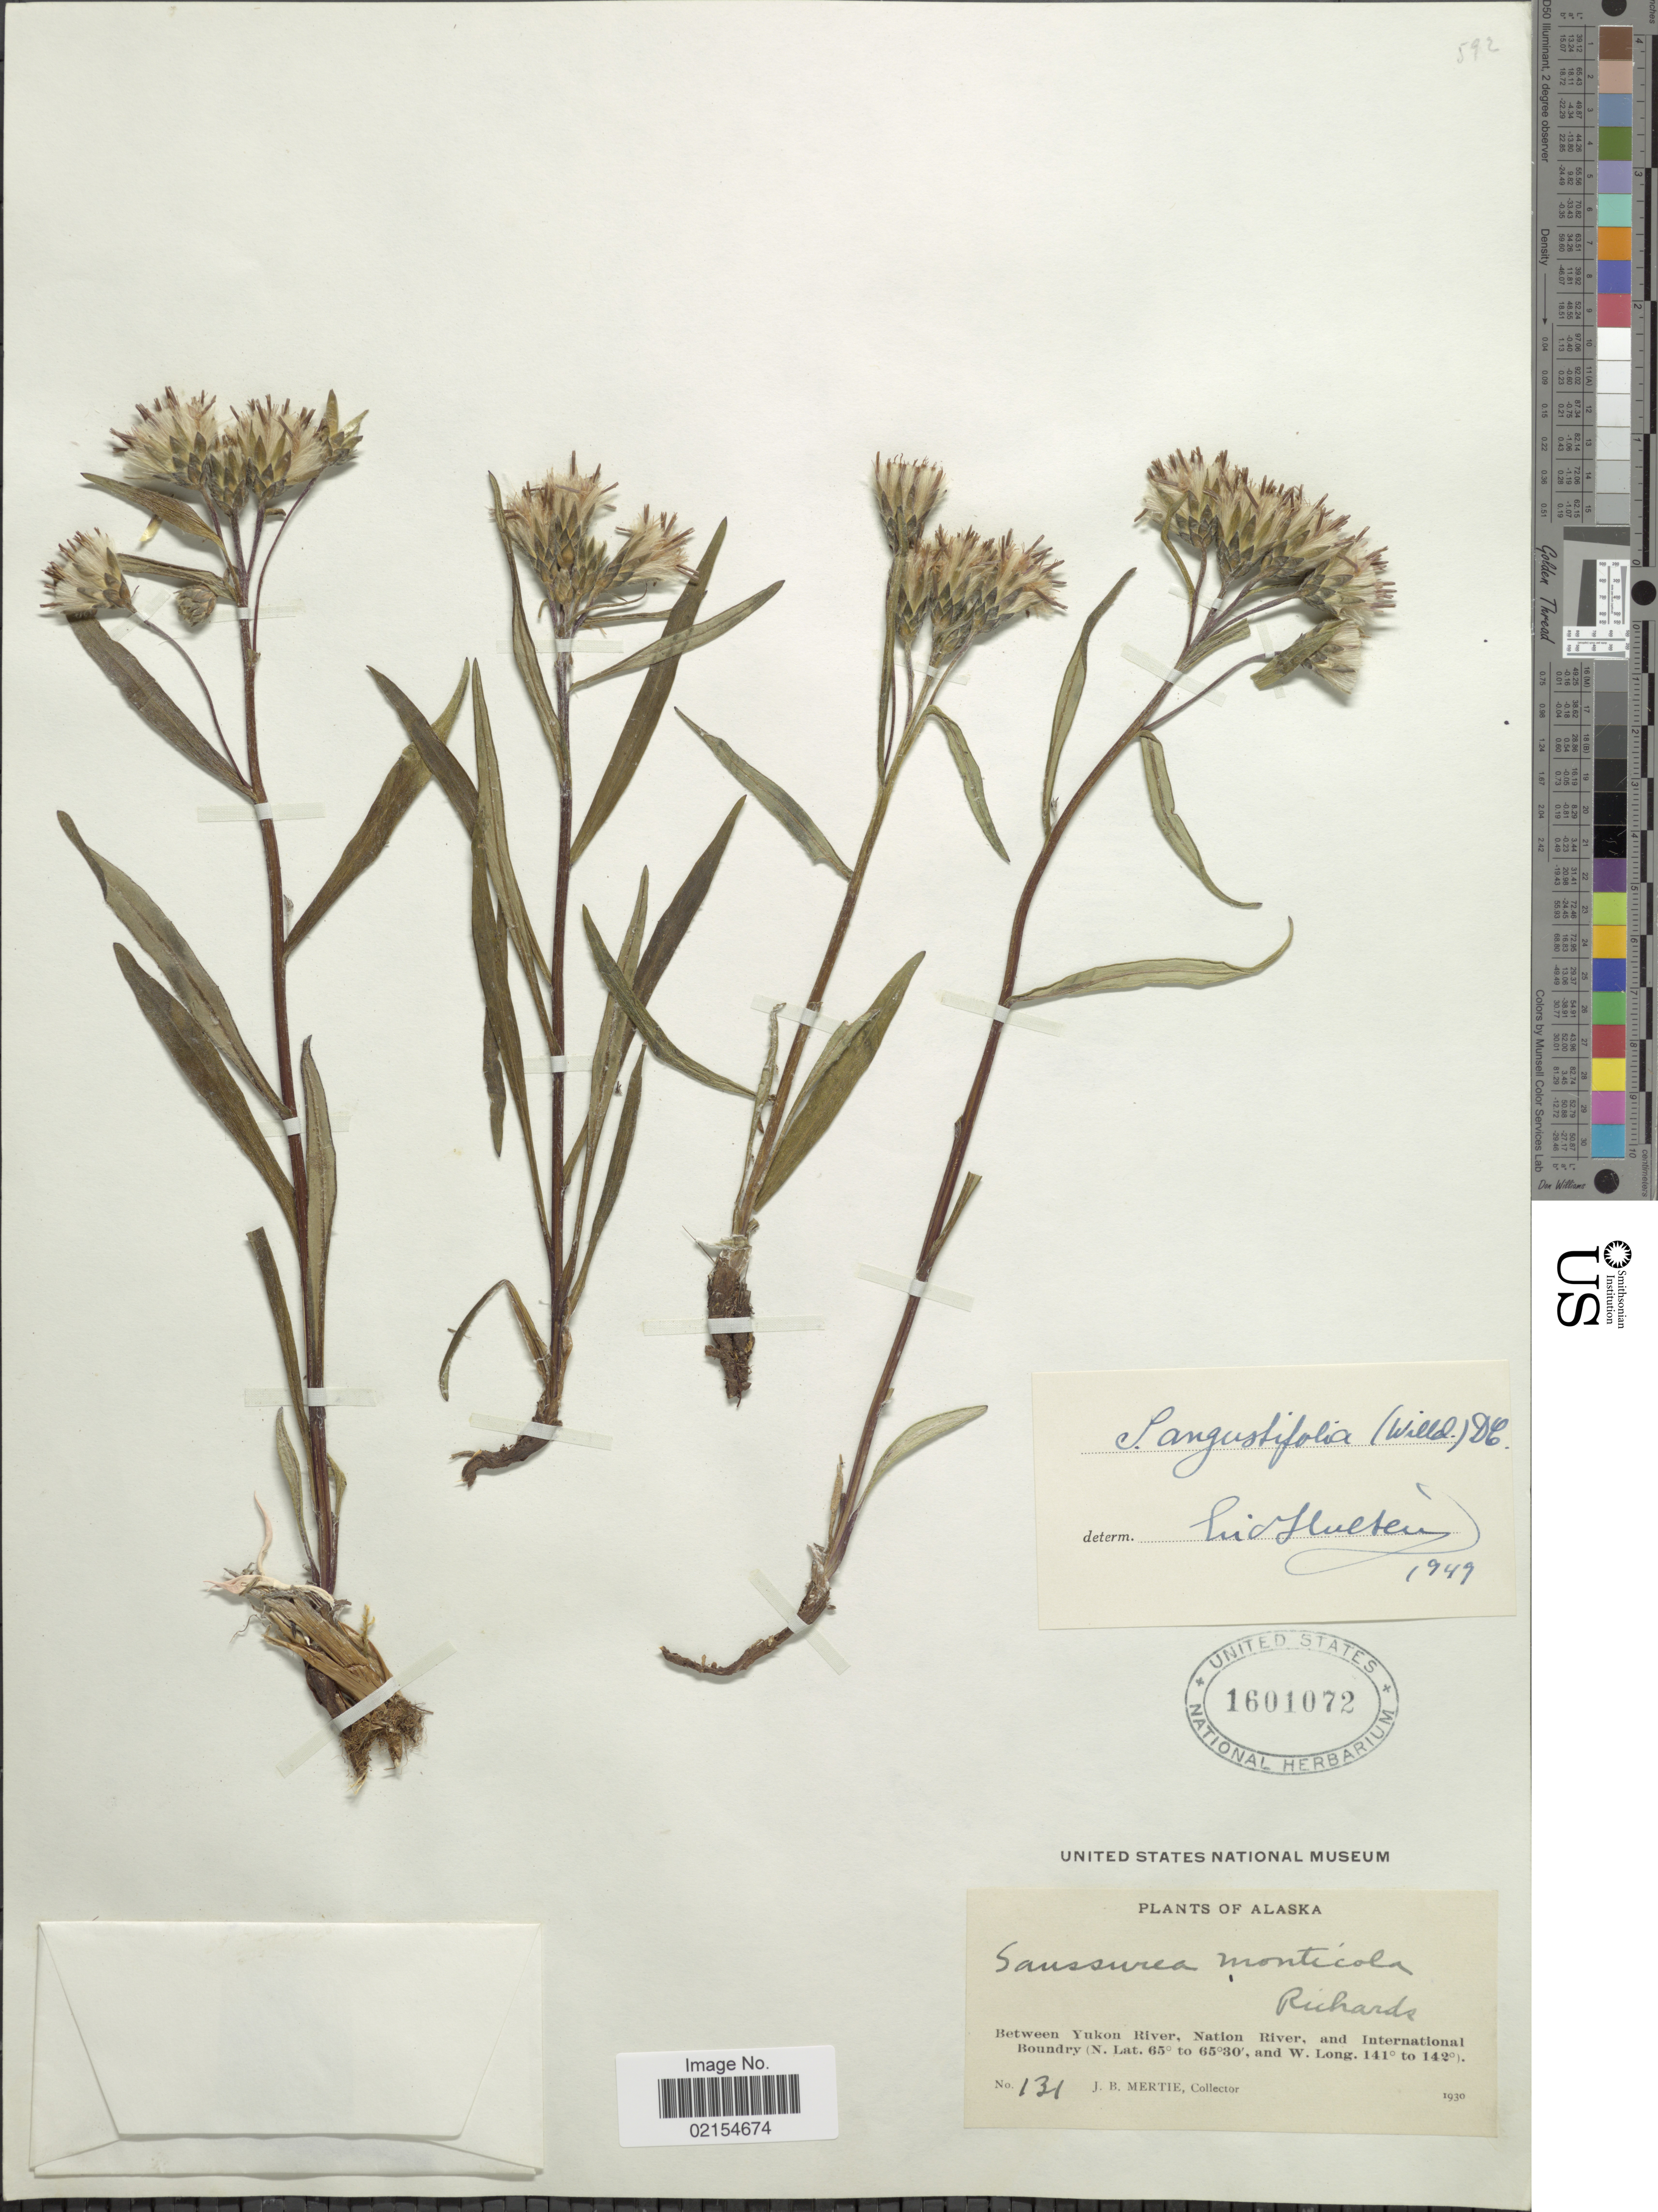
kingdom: Plantae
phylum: Tracheophyta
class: Magnoliopsida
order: Asterales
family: Asteraceae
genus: Saussurea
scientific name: Saussurea angustifolia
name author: (L.) DC.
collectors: J. Mertie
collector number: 131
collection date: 1930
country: United States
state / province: Alaska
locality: Between Yukon River, Nation River, and International Boundary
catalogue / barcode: US 1601072